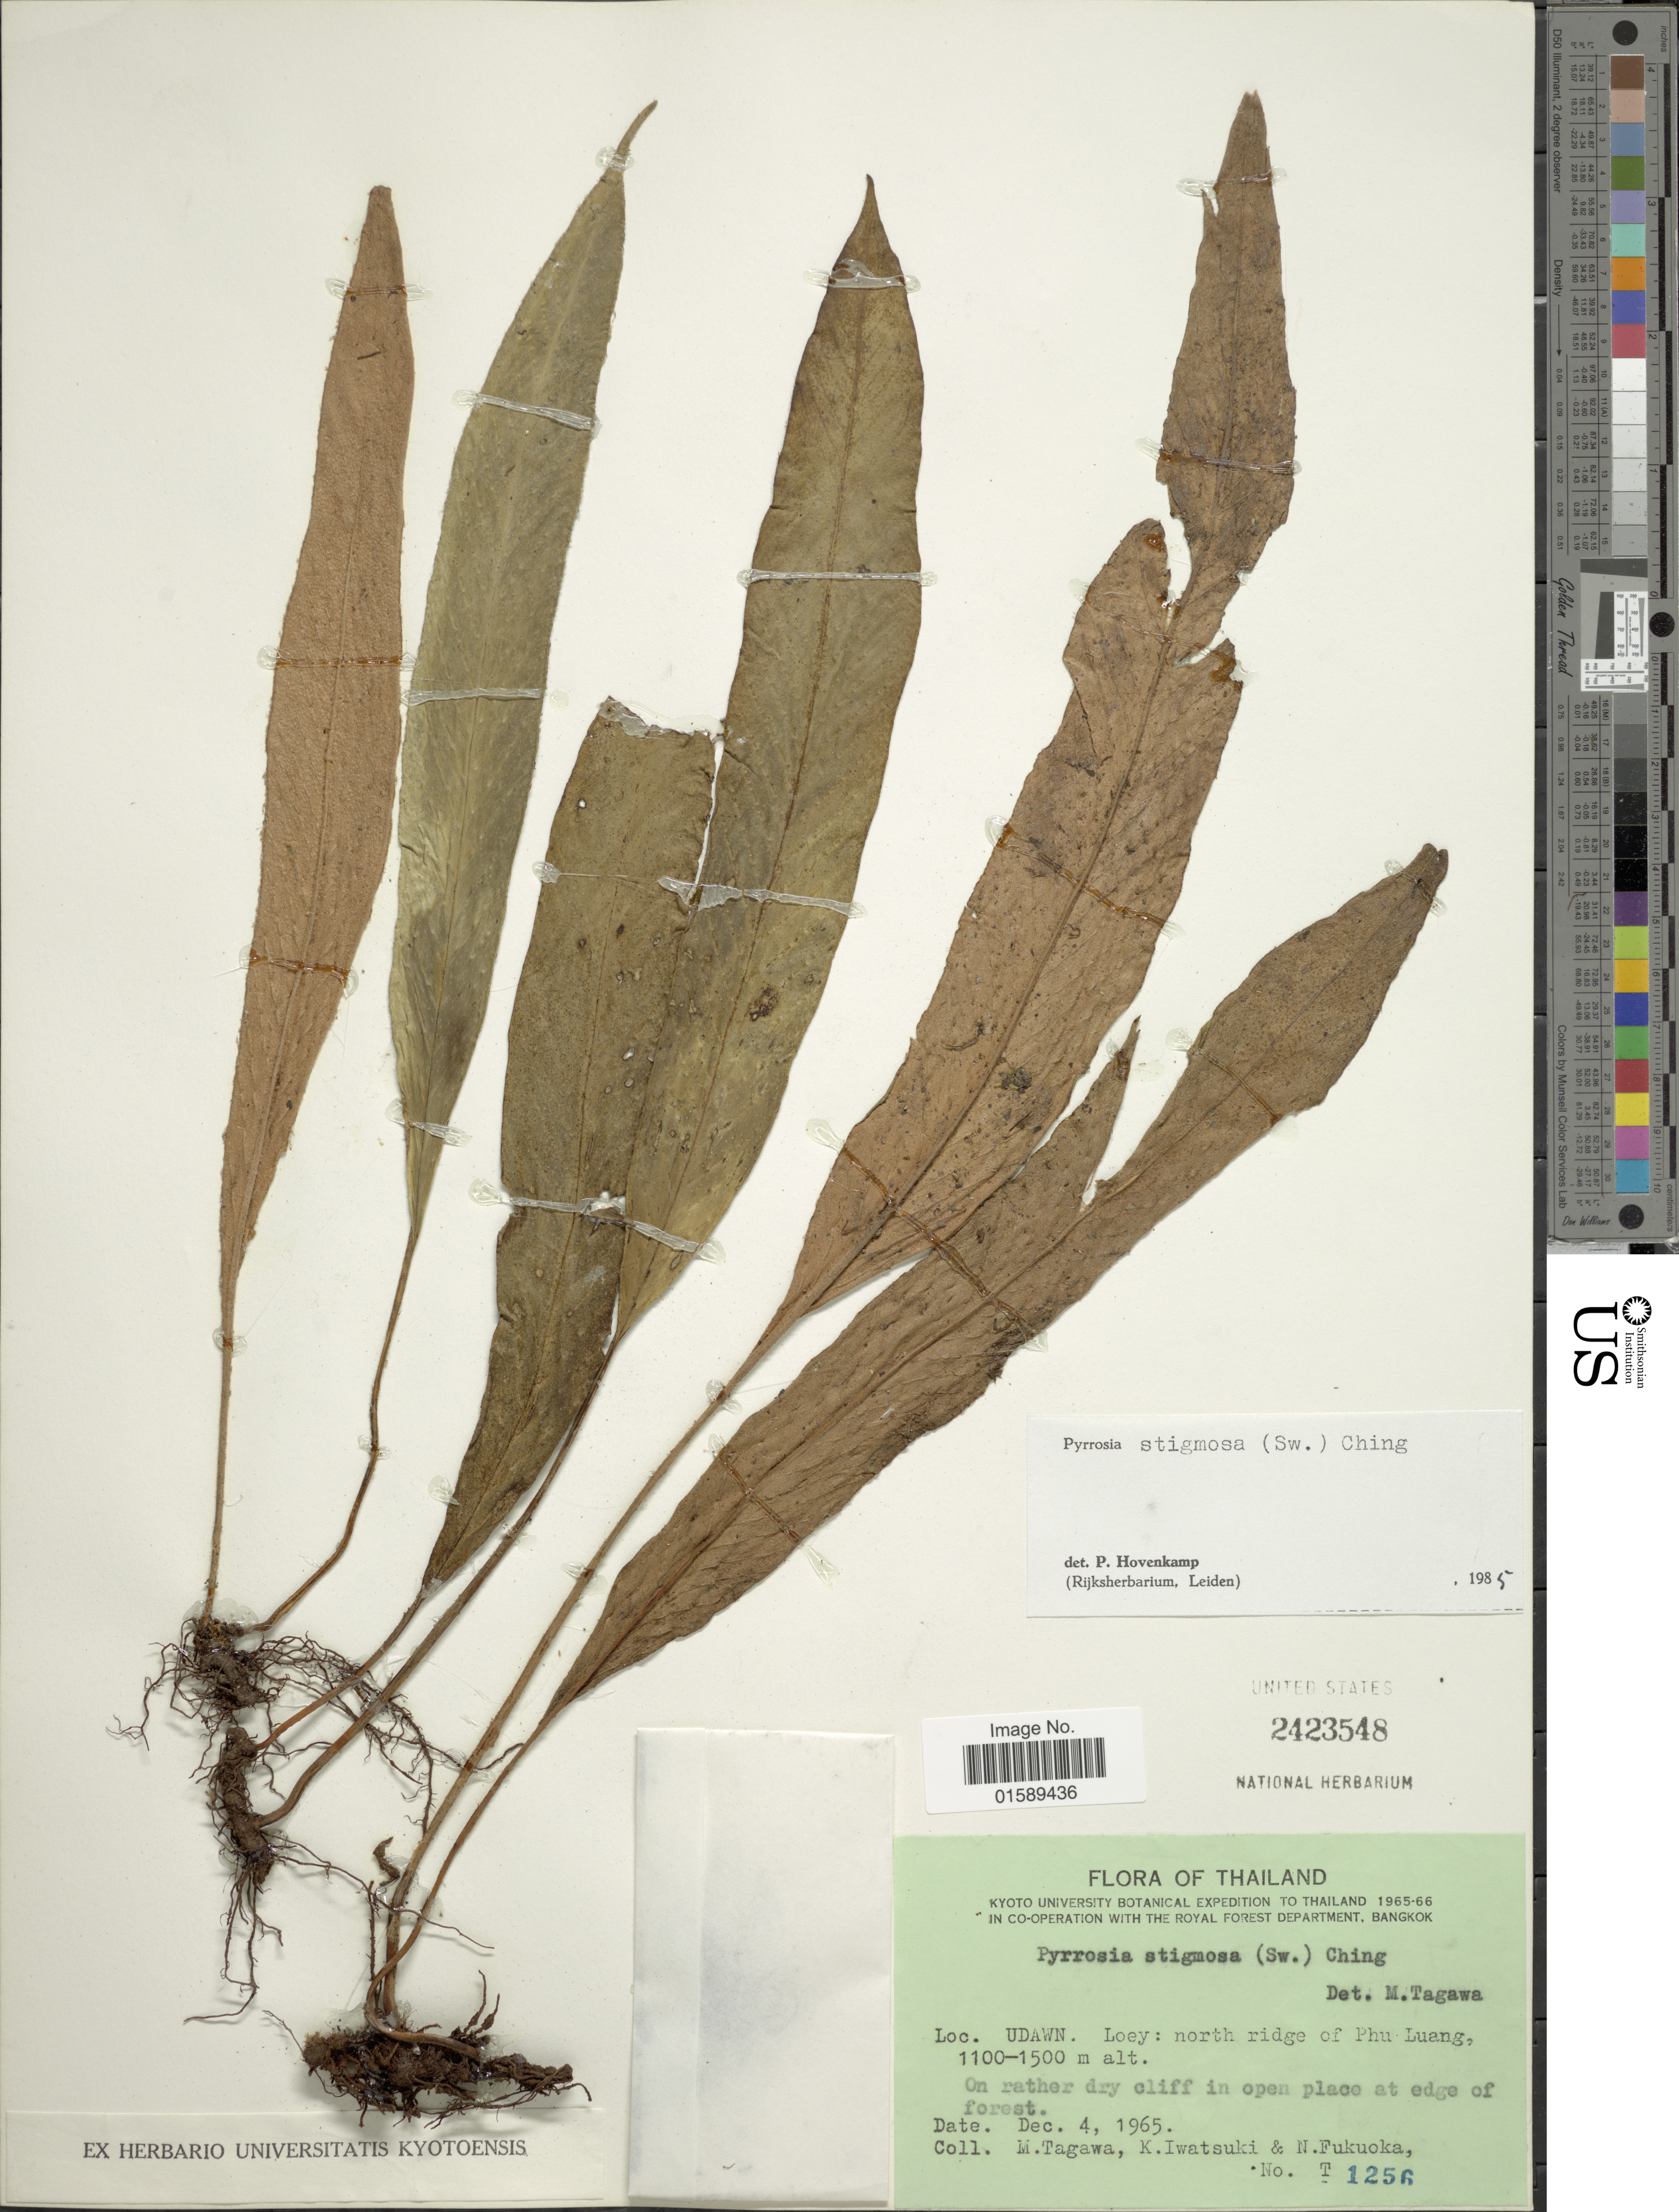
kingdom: Plantae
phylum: Tracheophyta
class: Polypodiopsida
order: Polypodiales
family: Polypodiaceae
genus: Pyrrosia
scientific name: Pyrrosia stigmosa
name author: (Sw.) Ching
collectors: M. Tagawa, K. Iwatsuki & N. Fukuoka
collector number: T1256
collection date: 1965-12-04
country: Thailand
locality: Udawn. Loey: north ridge of Phu Luang.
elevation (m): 1100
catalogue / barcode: US 2423548